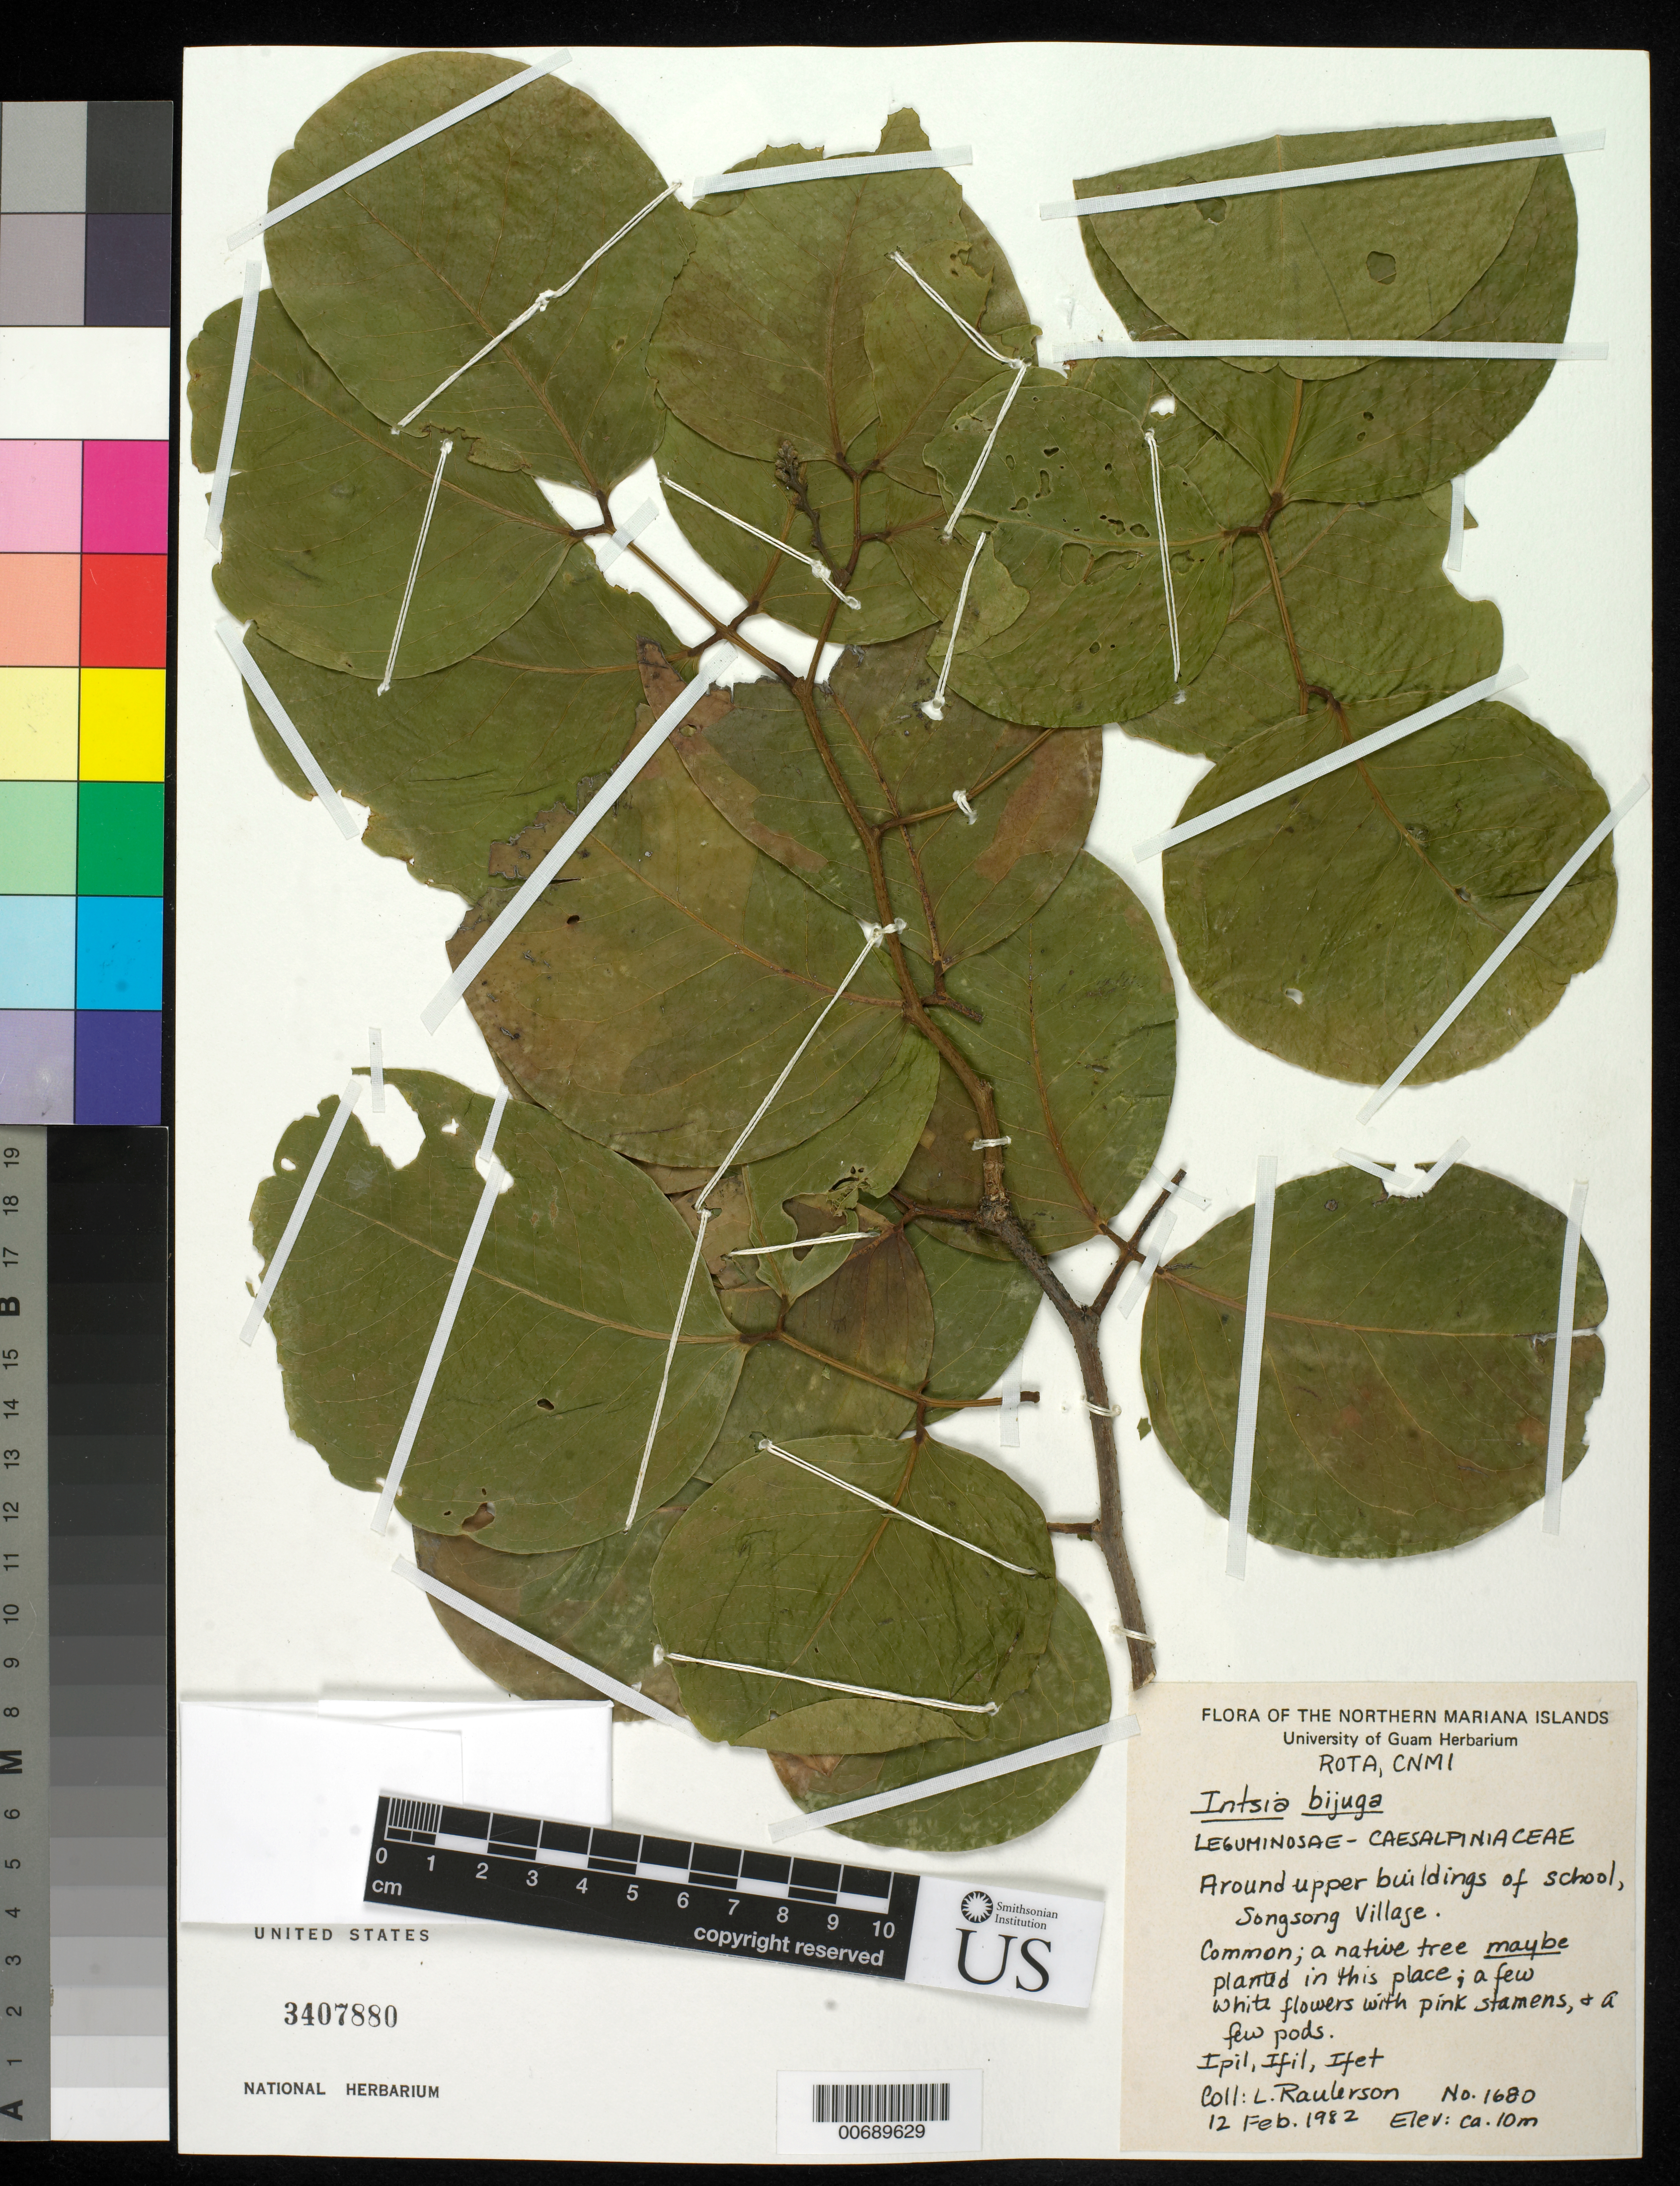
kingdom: Plantae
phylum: Tracheophyta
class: Magnoliopsida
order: Fabales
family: Fabaceae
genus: Intsia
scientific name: Intsia bijuga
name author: (Colebr.) Kuntze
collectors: L. Raulerson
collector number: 1680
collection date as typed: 12 Feb 1982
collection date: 1982-02-12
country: Northern Mariana Islands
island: Rota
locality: CNMI.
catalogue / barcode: US 3407880